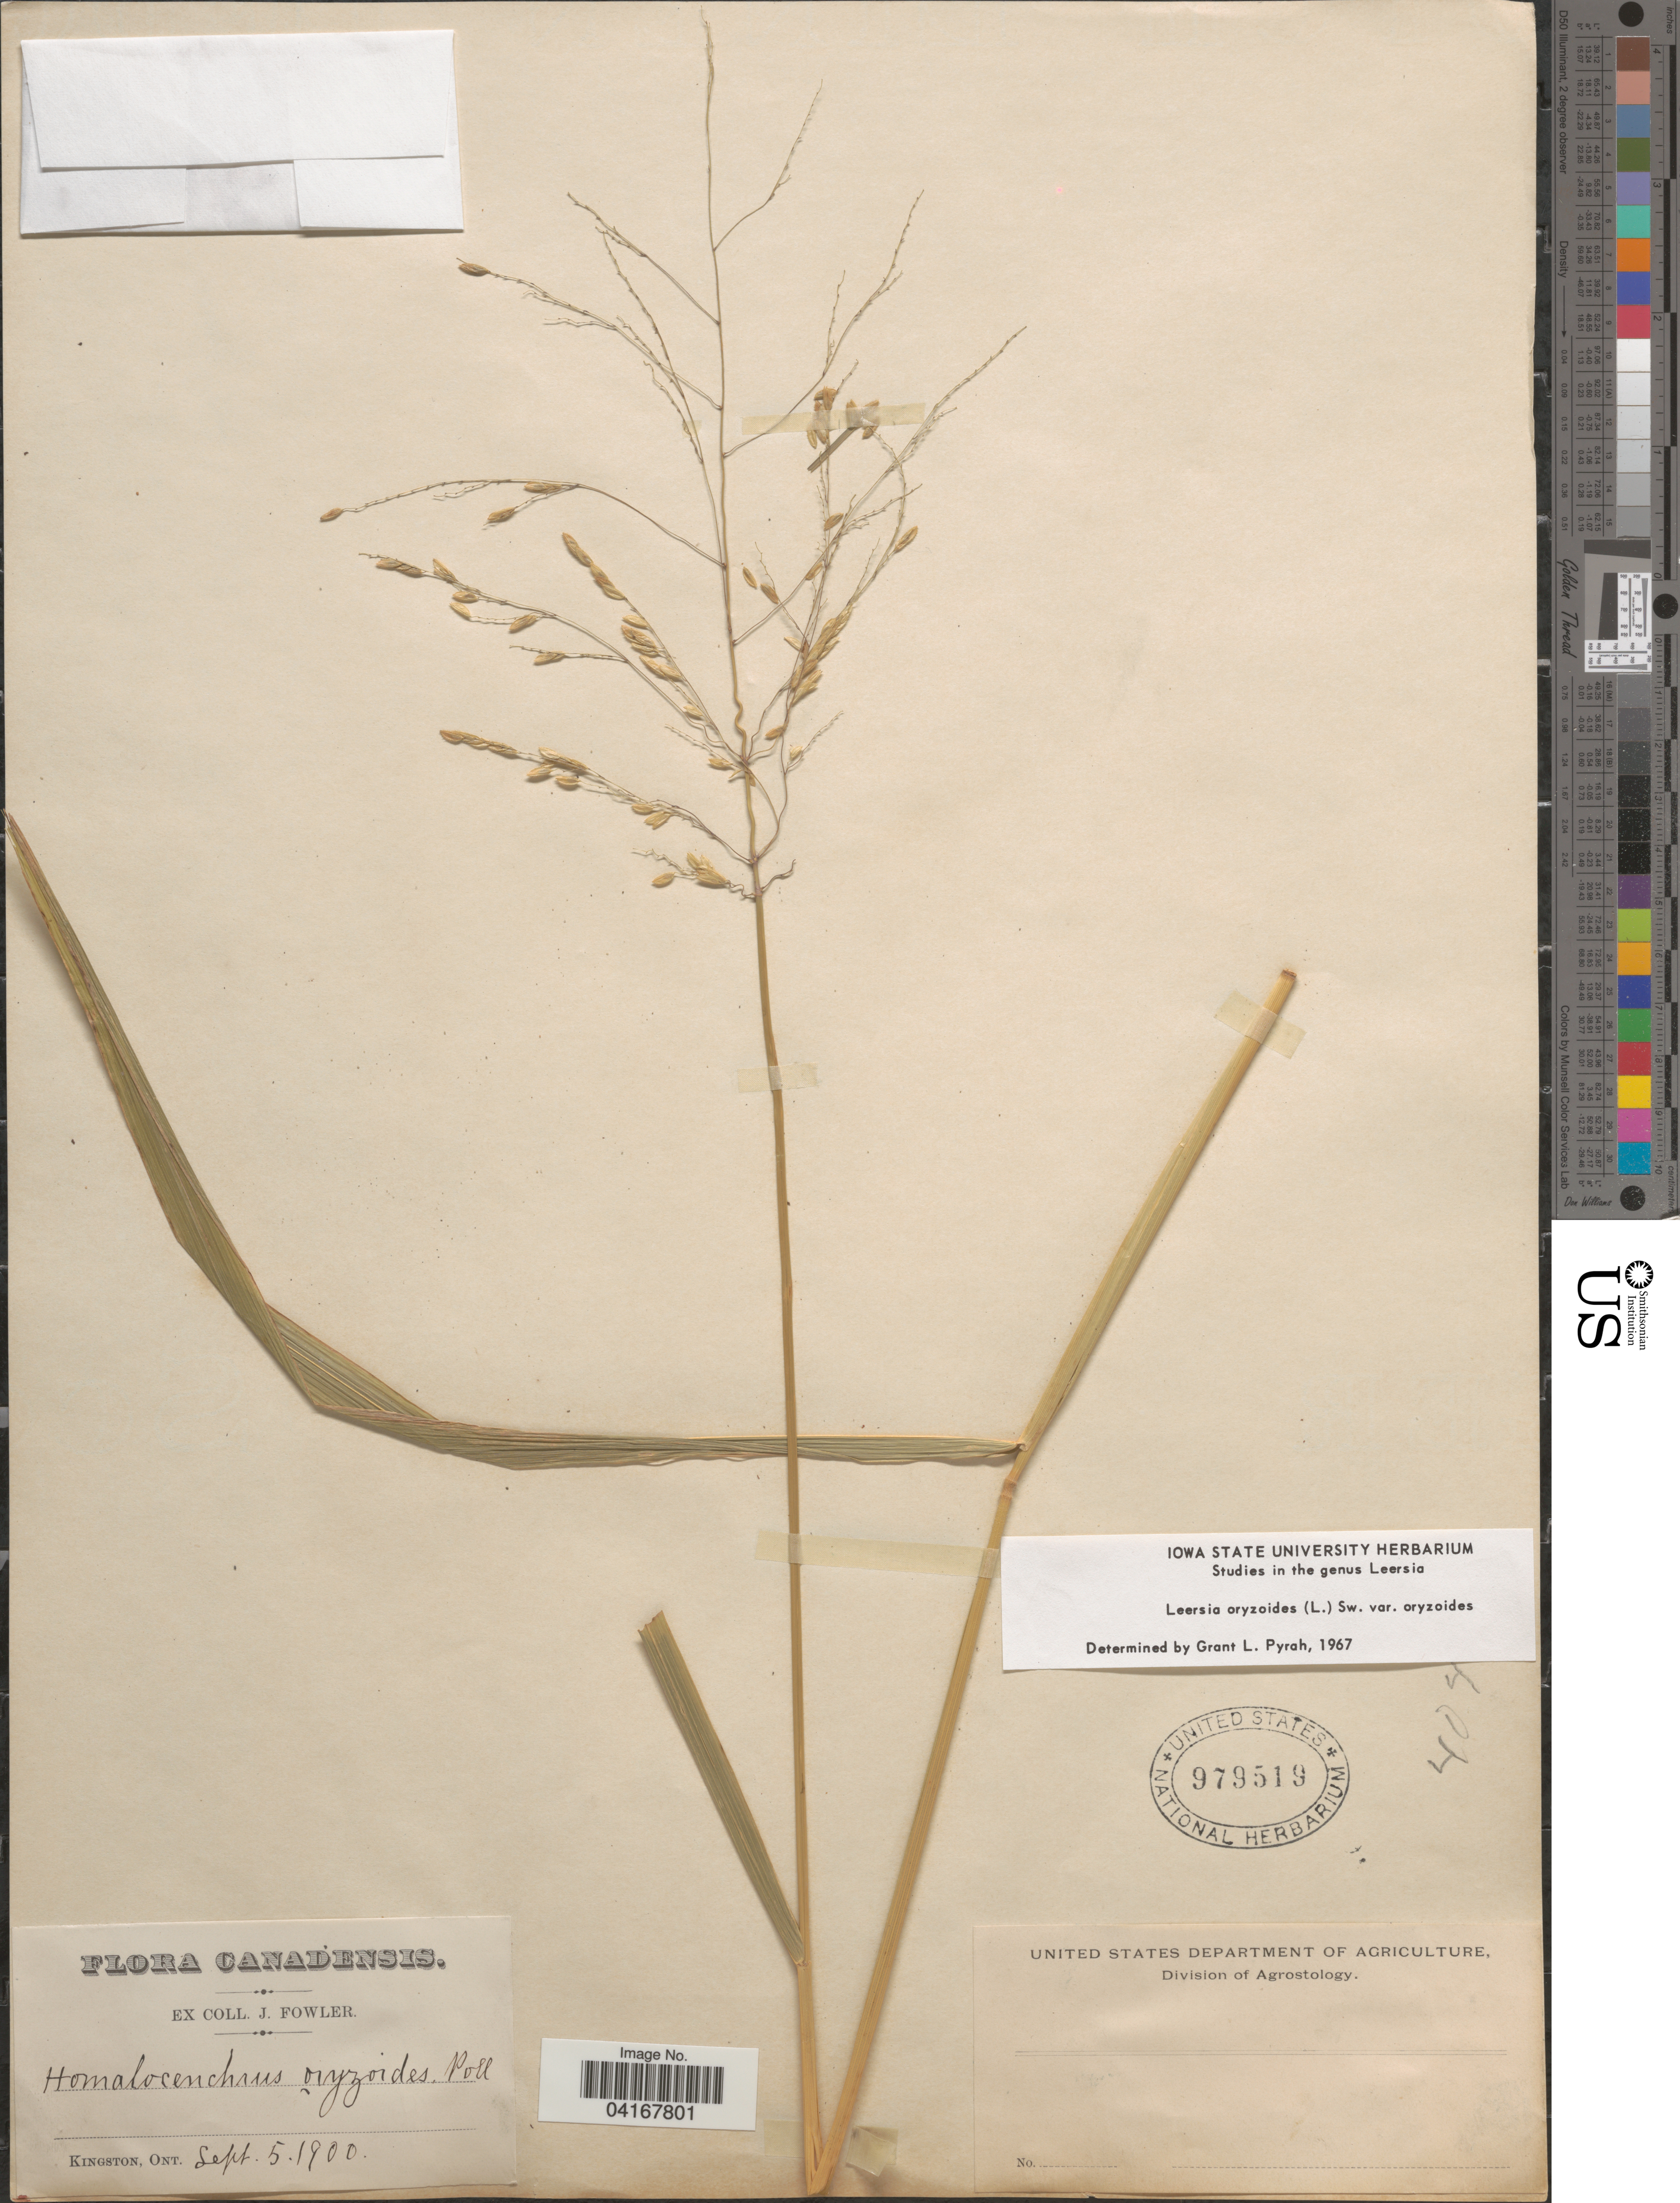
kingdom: Plantae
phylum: Tracheophyta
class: Liliopsida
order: Poales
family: Poaceae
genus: Leersia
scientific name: Leersia oryzoides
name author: (L.) Sw.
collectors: J. Fowler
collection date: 1900-09-05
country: Canada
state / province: Ontario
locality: Canadensis. Kingston.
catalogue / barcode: US 979519